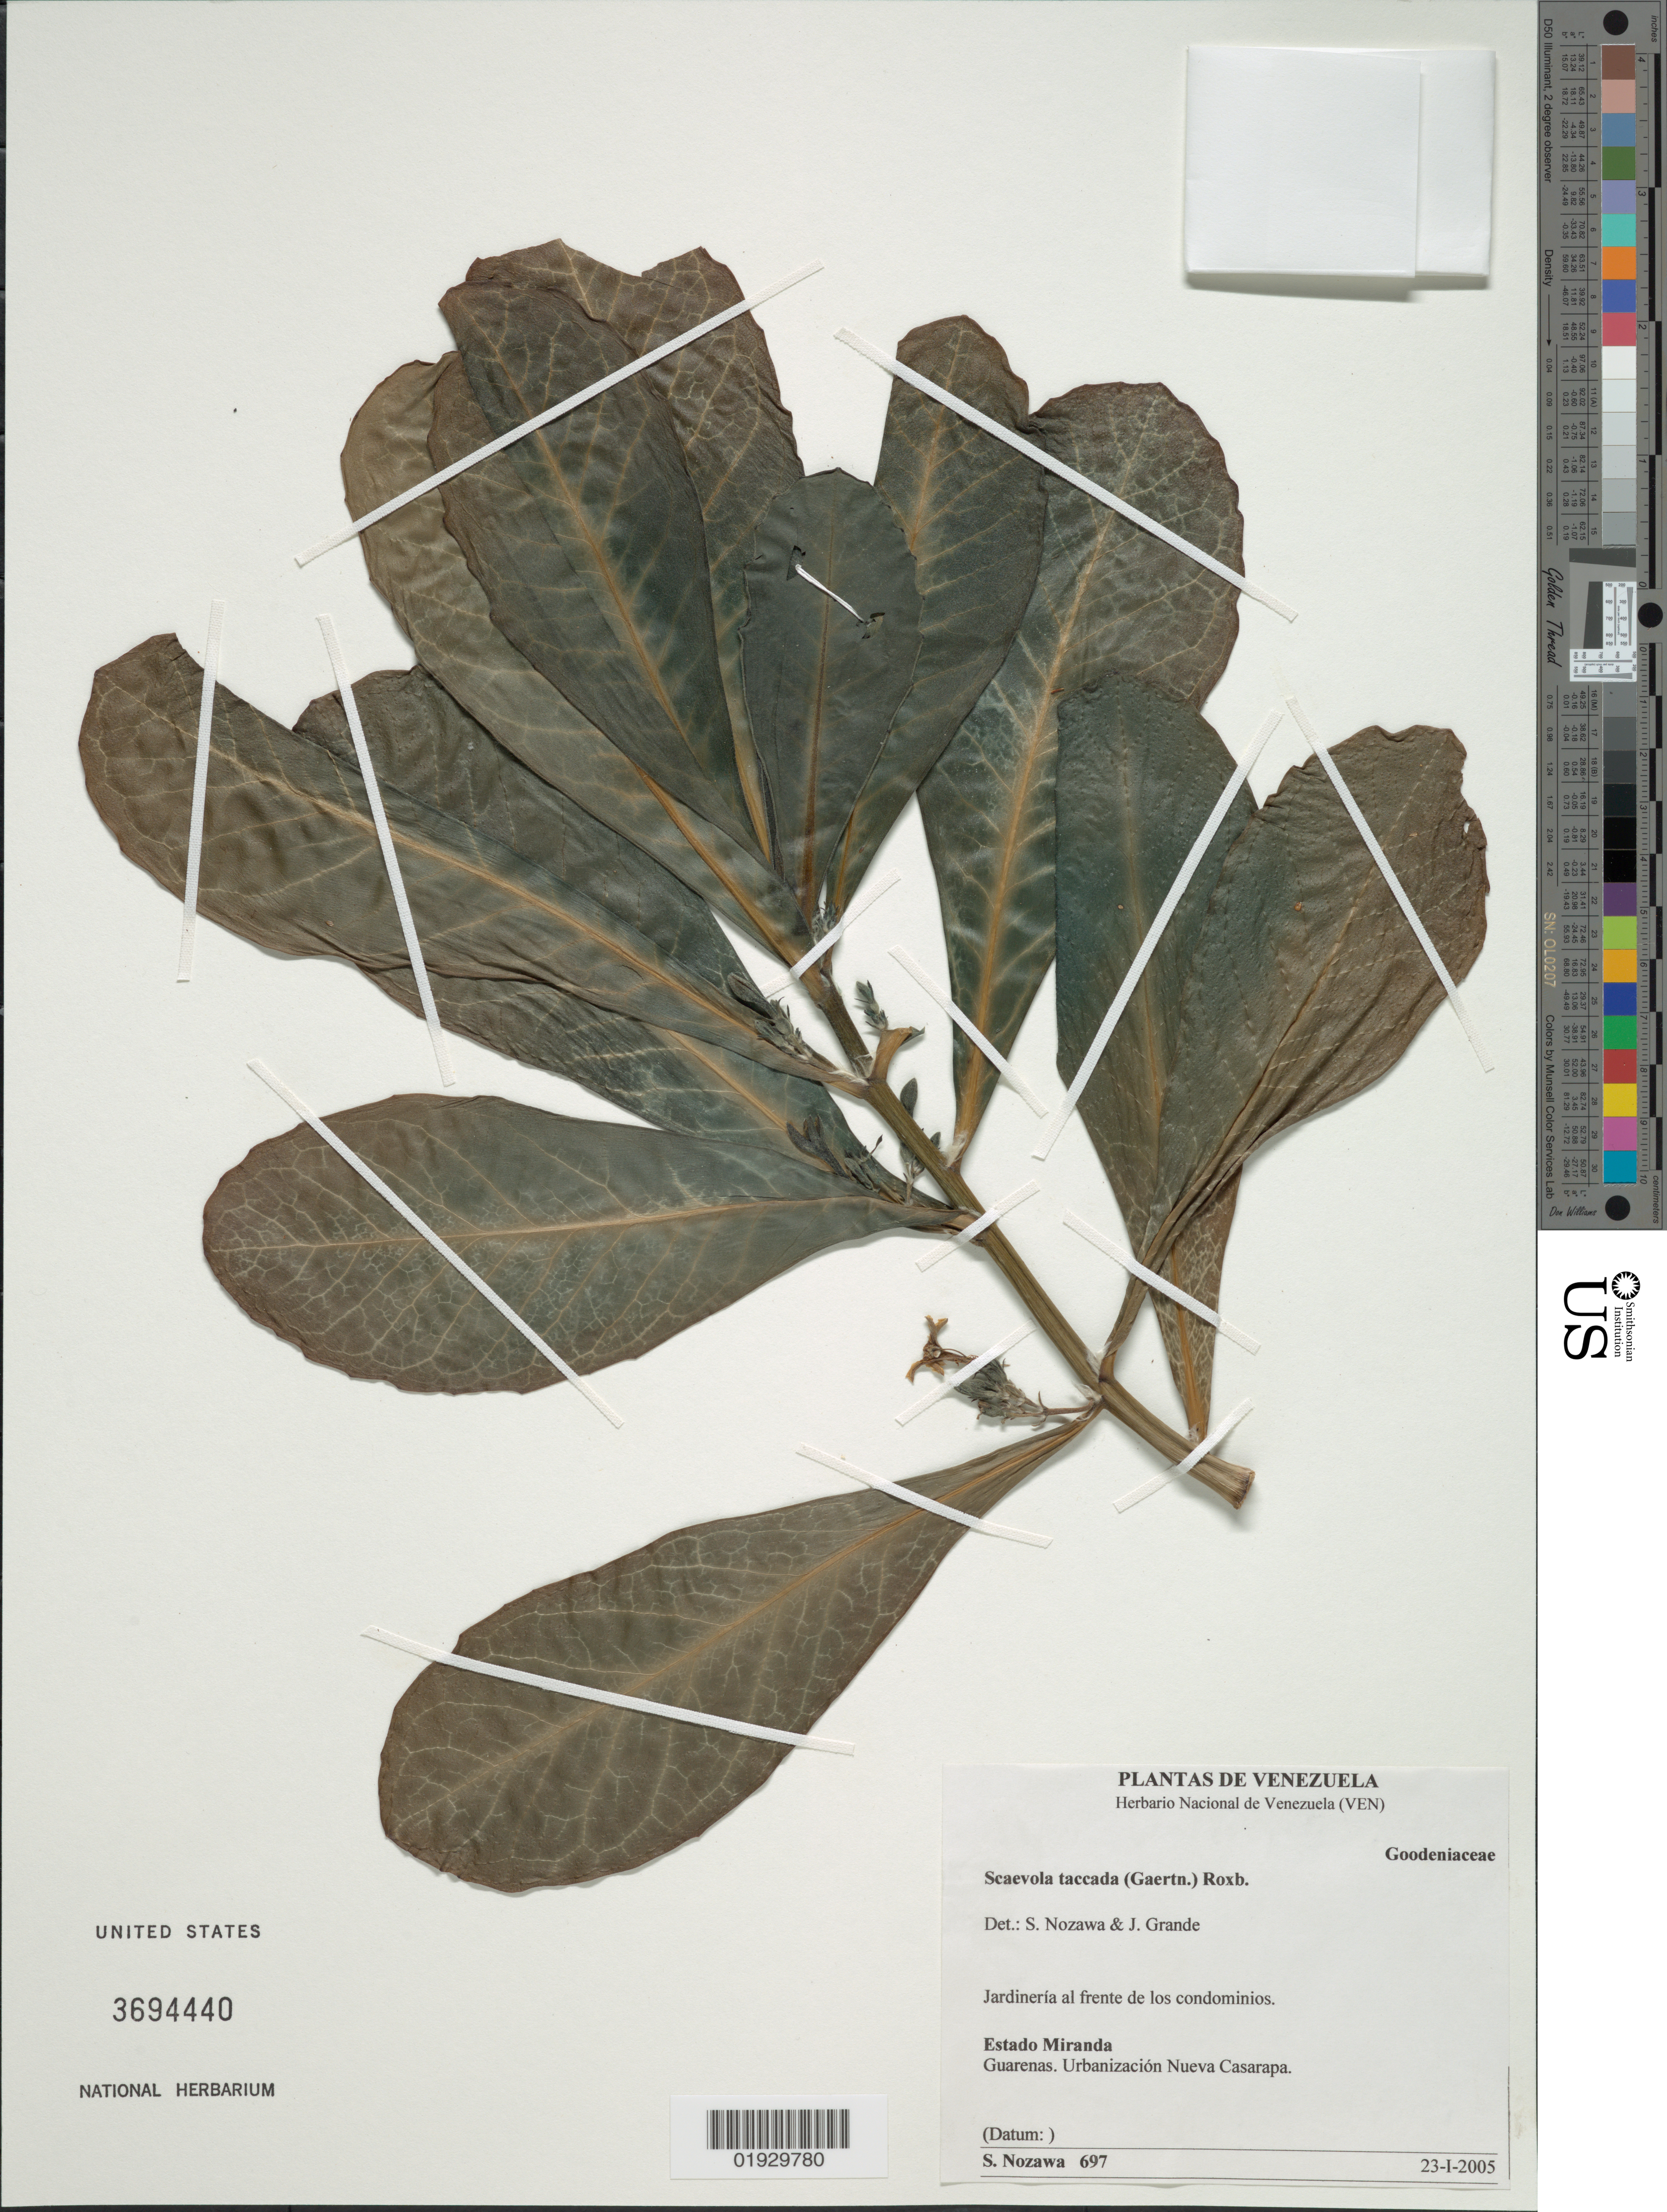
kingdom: Plantae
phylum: Tracheophyta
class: Magnoliopsida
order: Asterales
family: Goodeniaceae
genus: Scaevola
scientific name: Scaevola taccada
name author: (Gaertn.) Roxb.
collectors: S. Nozawa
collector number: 697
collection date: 2005-01-23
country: Venezuela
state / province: Miranda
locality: Estado Miranda. Guarenas. Urbanización Nueva Casarapa.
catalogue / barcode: US 3694440